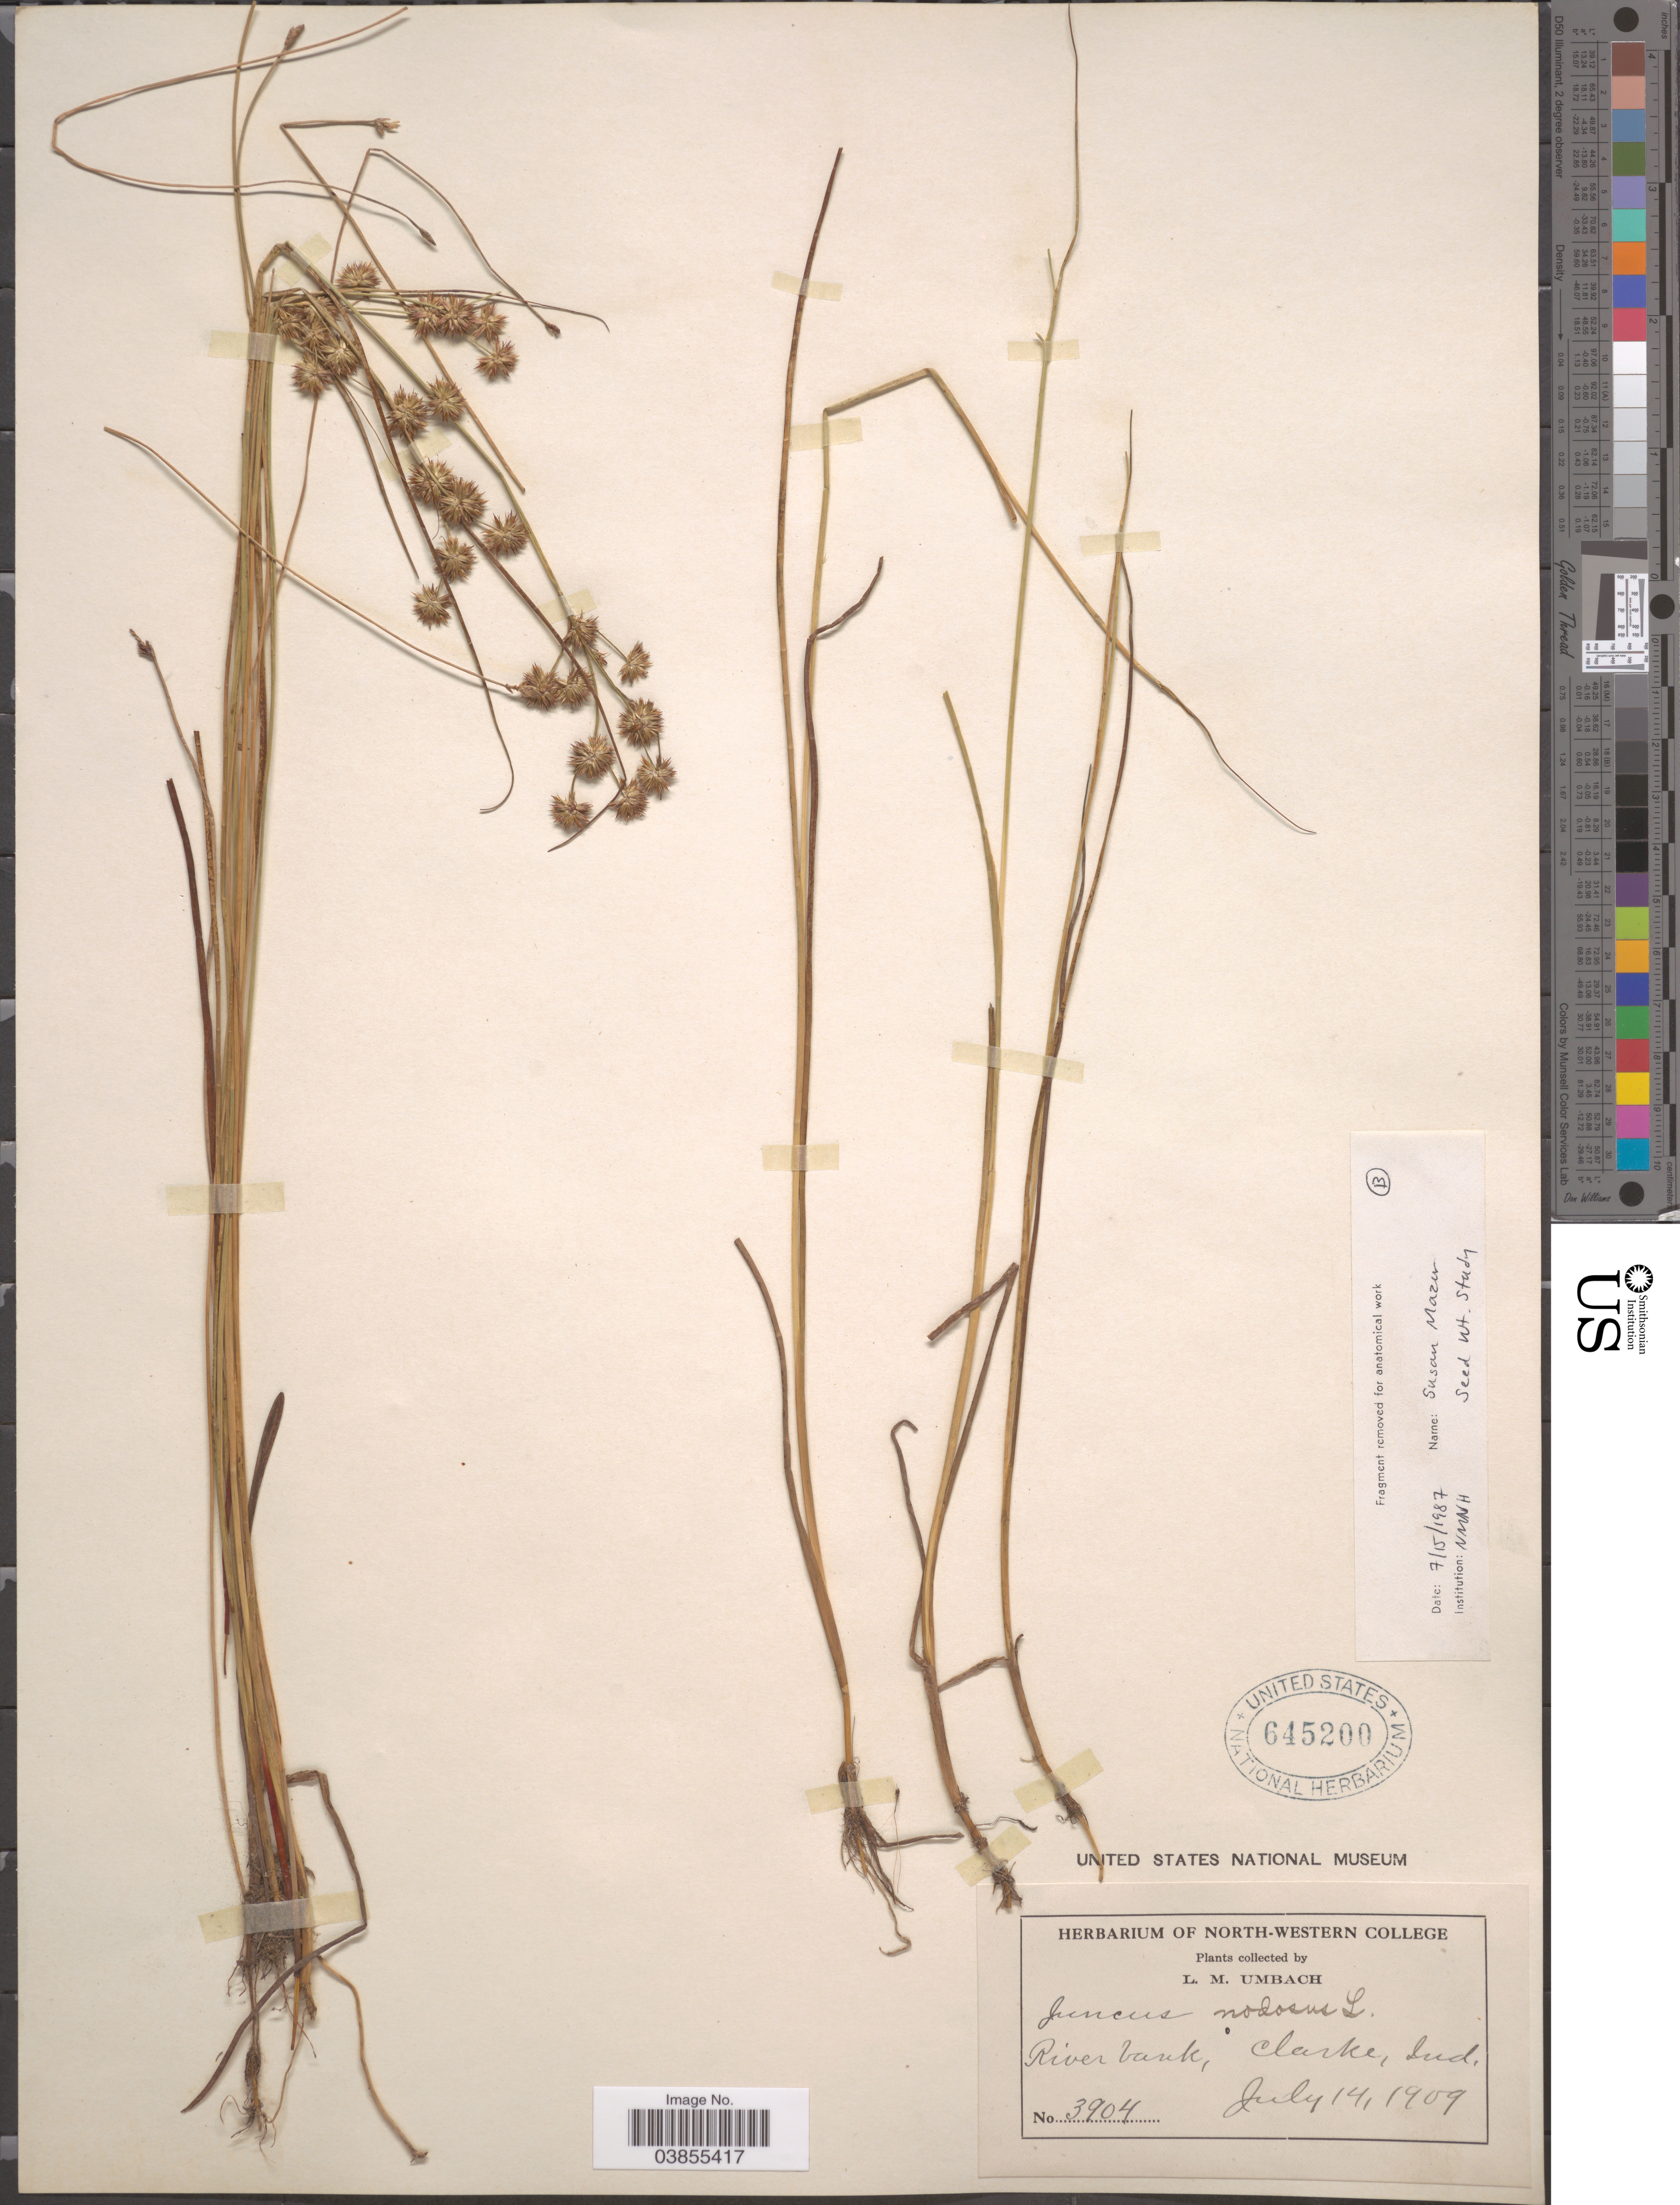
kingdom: Plantae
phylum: Tracheophyta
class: Liliopsida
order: Poales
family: Juncaceae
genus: Juncus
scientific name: Juncus nodosus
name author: L.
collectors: L. M. Umbach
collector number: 3904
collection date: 1909-07-14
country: United States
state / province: Indiana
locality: River bank, Clarke.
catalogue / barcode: US 645200